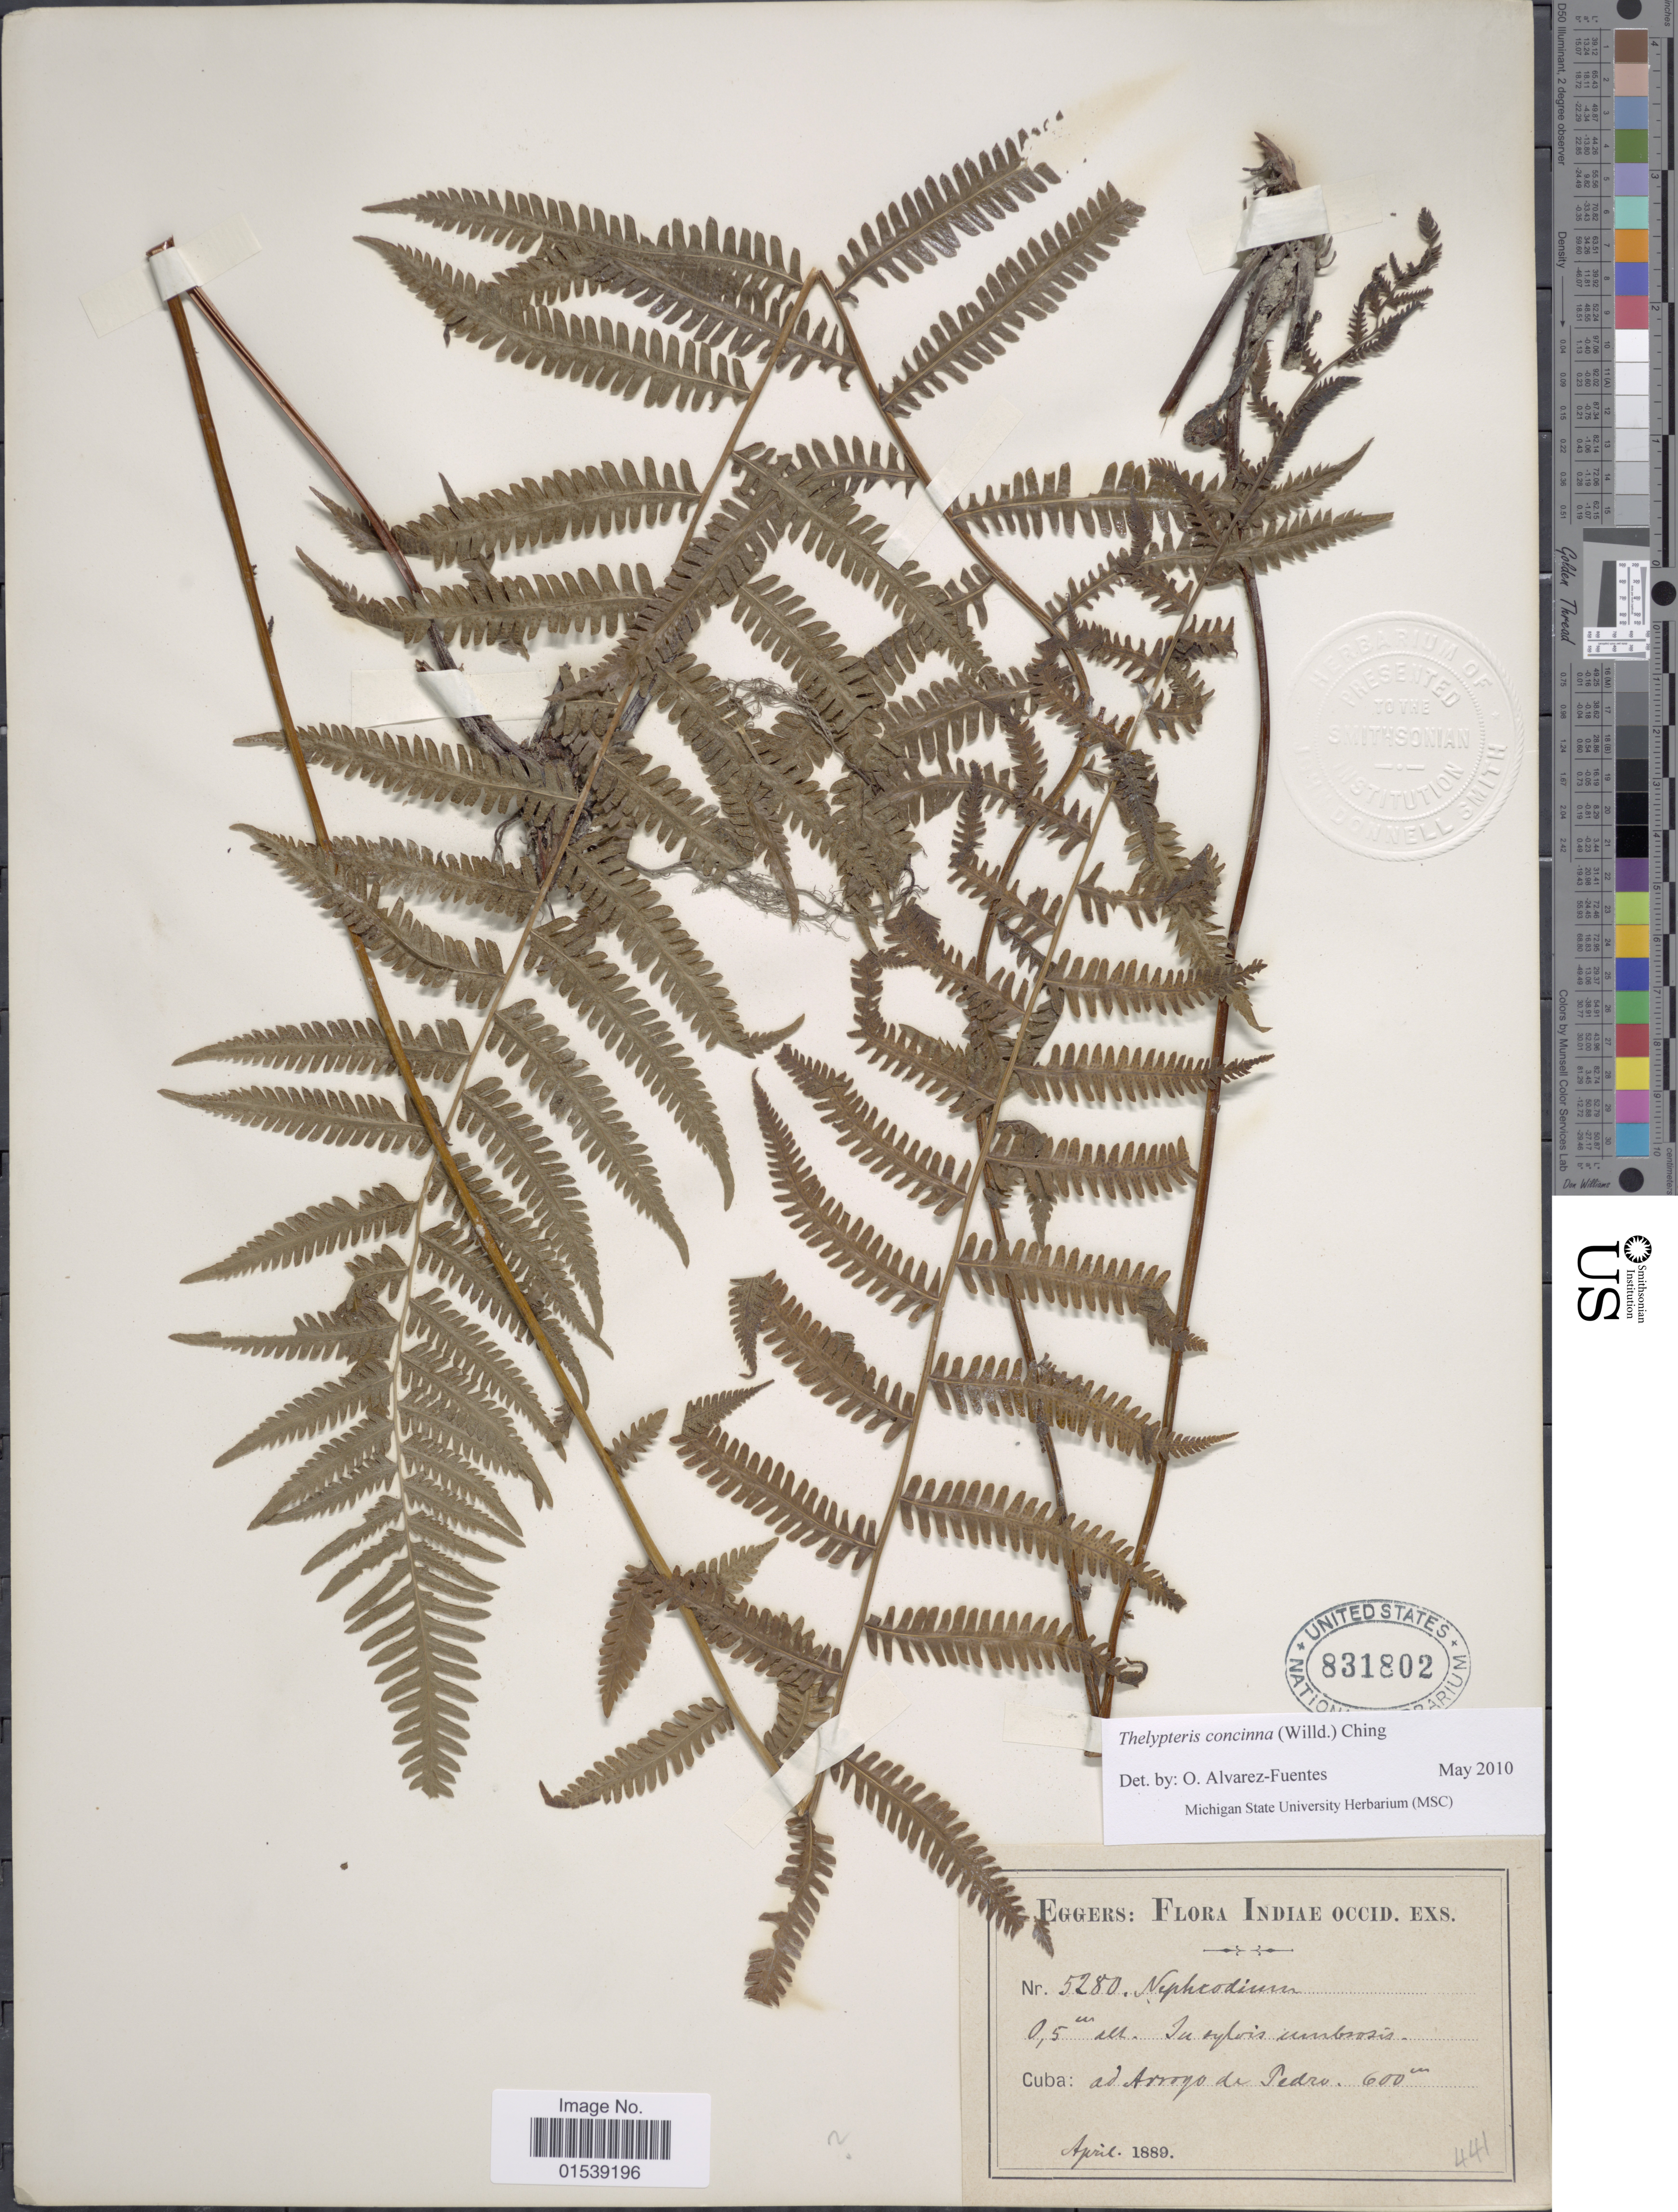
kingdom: Plantae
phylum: Tracheophyta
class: Polypodiopsida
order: Polypodiales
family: Thelypteridaceae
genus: Amauropelta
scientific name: Amauropelta concinna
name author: (Willd.) Pic. Serm.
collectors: -. Eggers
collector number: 5280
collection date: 1889-04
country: Cuba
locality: Indiae Occid, ad Arroyo de Pedro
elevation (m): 600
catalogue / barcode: US 831802